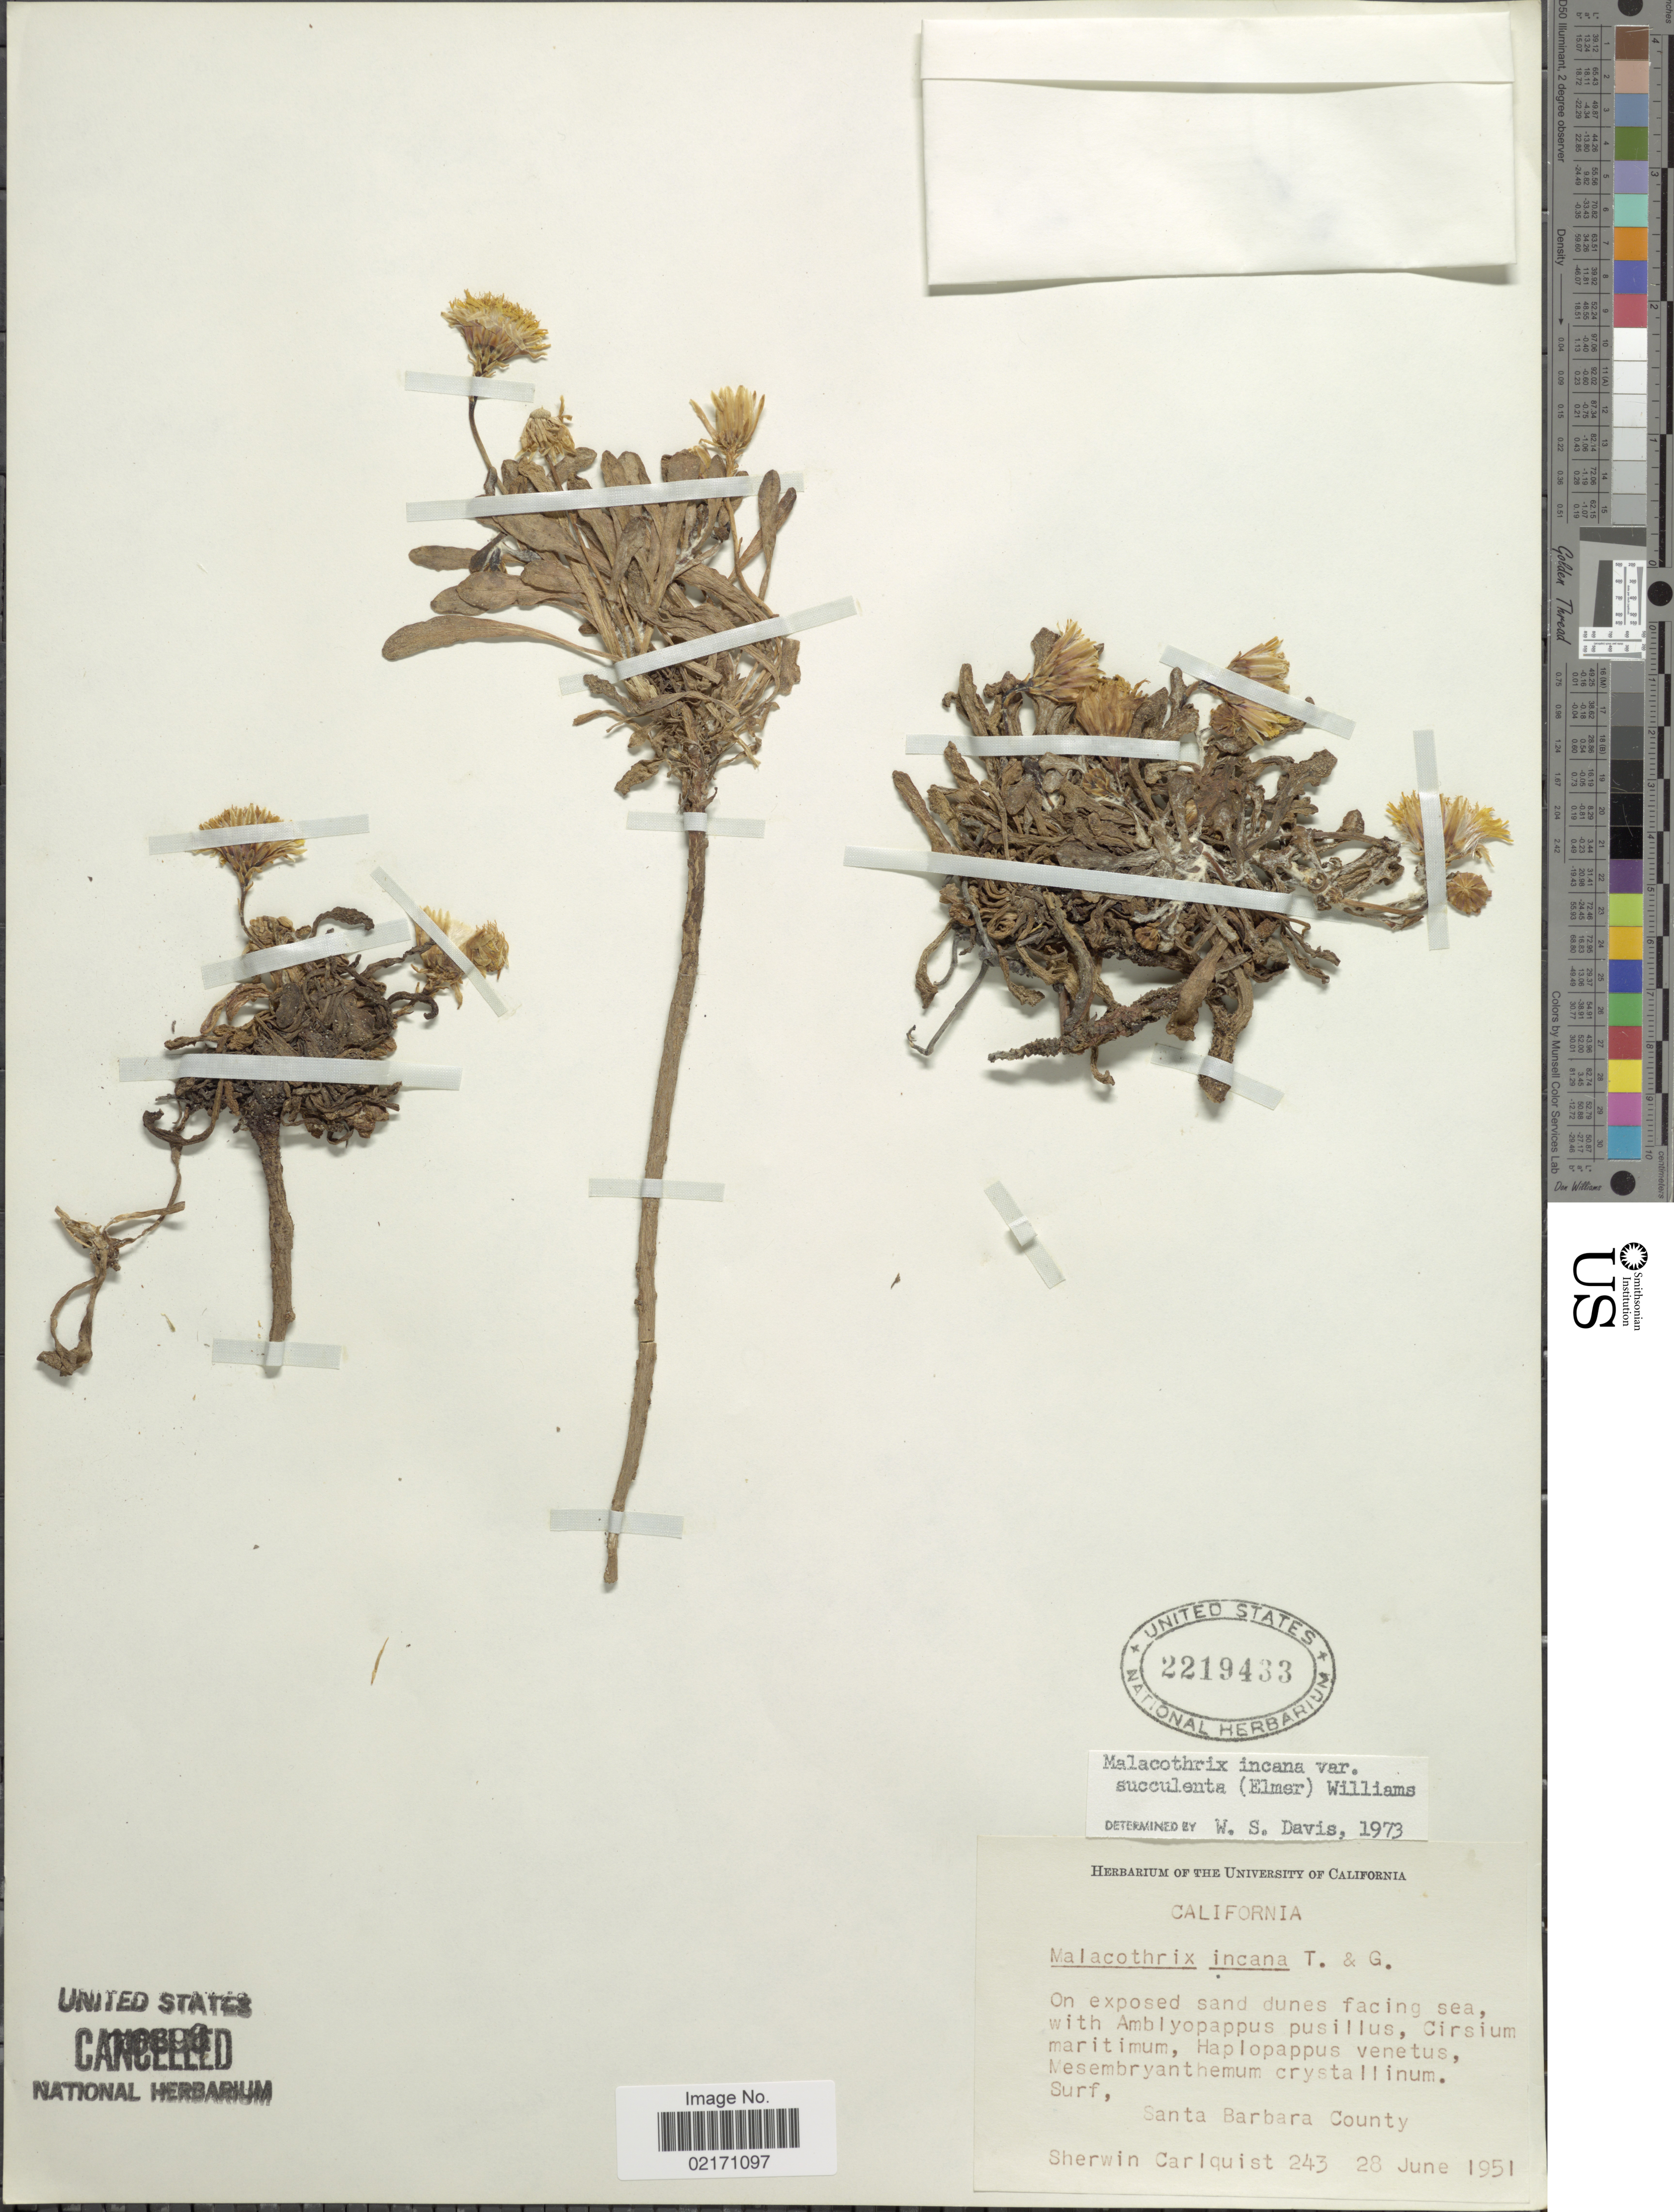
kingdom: Plantae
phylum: Tracheophyta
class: Magnoliopsida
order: Asterales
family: Asteraceae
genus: Malacothrix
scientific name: Malacothrix incana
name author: (Nutt.) Torr. & A. Gray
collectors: S. Carlquist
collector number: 243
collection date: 1951-06-28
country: United States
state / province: California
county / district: Santa Barbara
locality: Surf, Santa Barbara County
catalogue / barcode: US 2219433